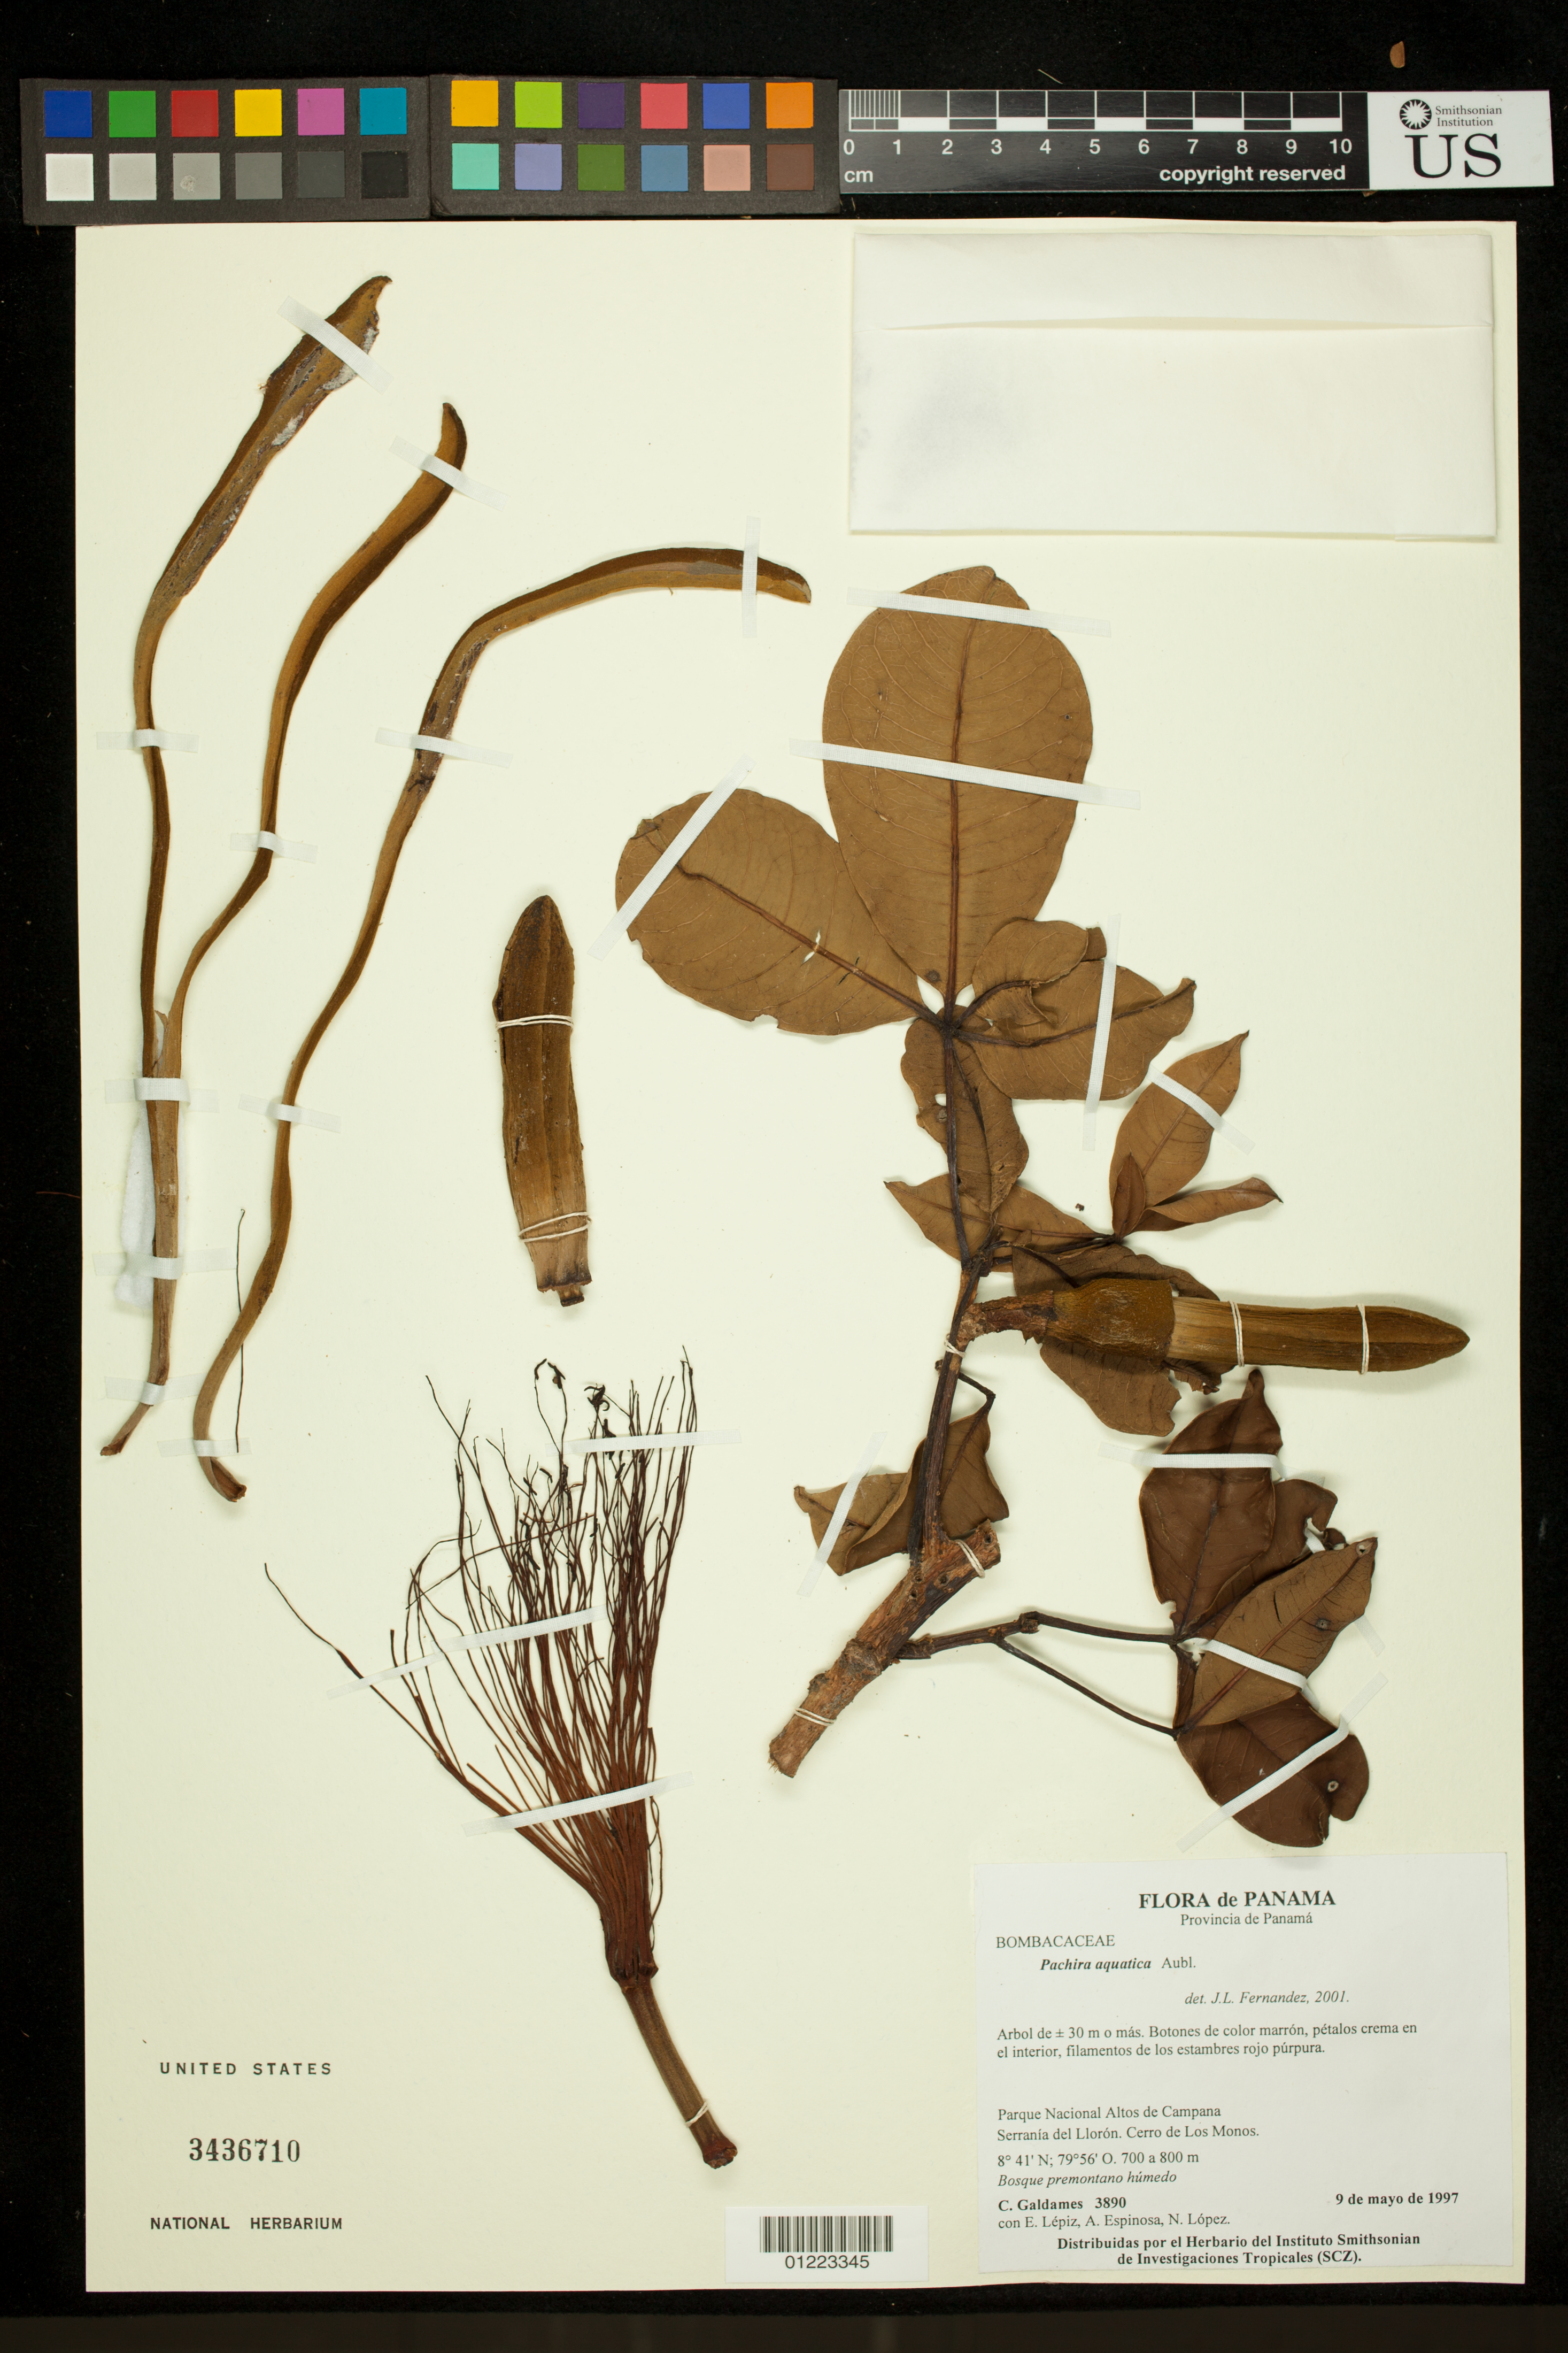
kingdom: Plantae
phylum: Tracheophyta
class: Magnoliopsida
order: Malvales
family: Malvaceae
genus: Pachira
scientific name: Pachira aquatica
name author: Aubl.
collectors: C. Galdames, E. Lepiz, A. Espinosa & N. Lopez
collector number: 3890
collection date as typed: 5/9/1997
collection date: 1997-05-09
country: Panama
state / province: Panamá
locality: Provincia Panamá: Parque Nacional Altos de Campana. Serrania del Llorón. Cerro de los Monos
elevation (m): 700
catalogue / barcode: US 3436710